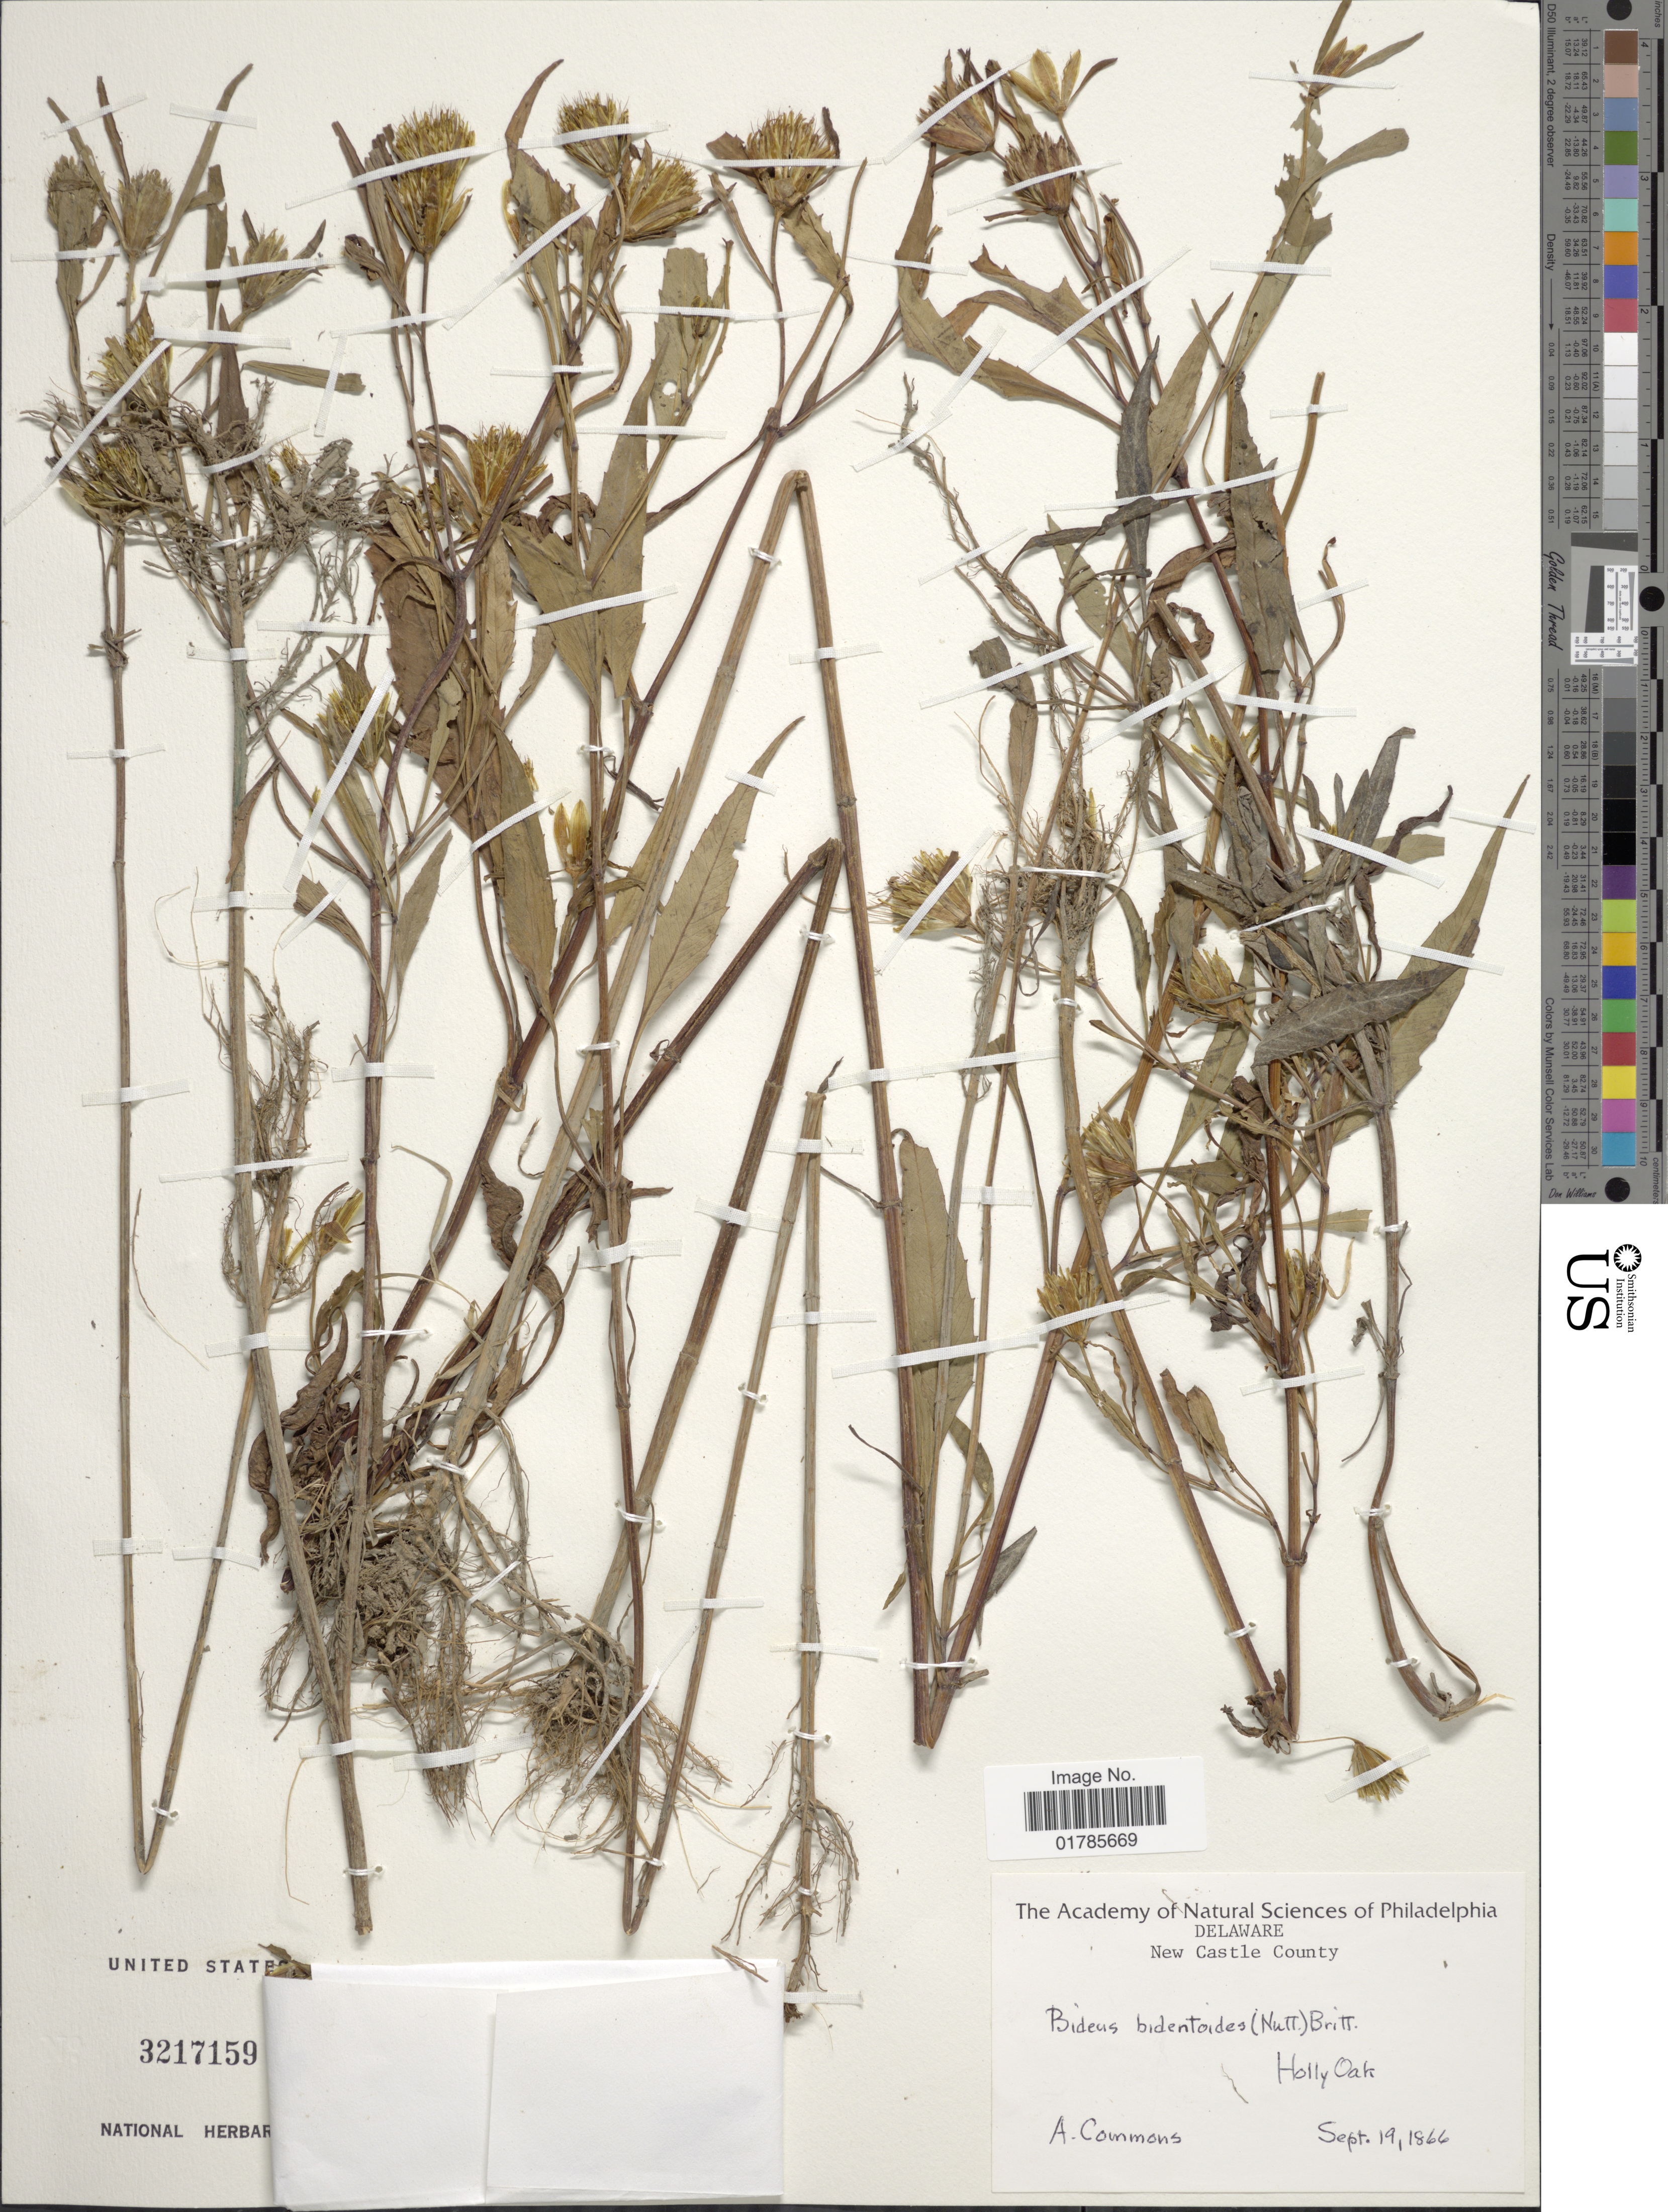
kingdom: Plantae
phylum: Tracheophyta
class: Magnoliopsida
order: Asterales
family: Asteraceae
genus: Bidens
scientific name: Bidens bidentoides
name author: (Nutt.) Britton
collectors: A. Commons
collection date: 1866-09-19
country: United States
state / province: Delaware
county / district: New Castle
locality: New Castle County, Holly Oak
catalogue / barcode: US 3217159